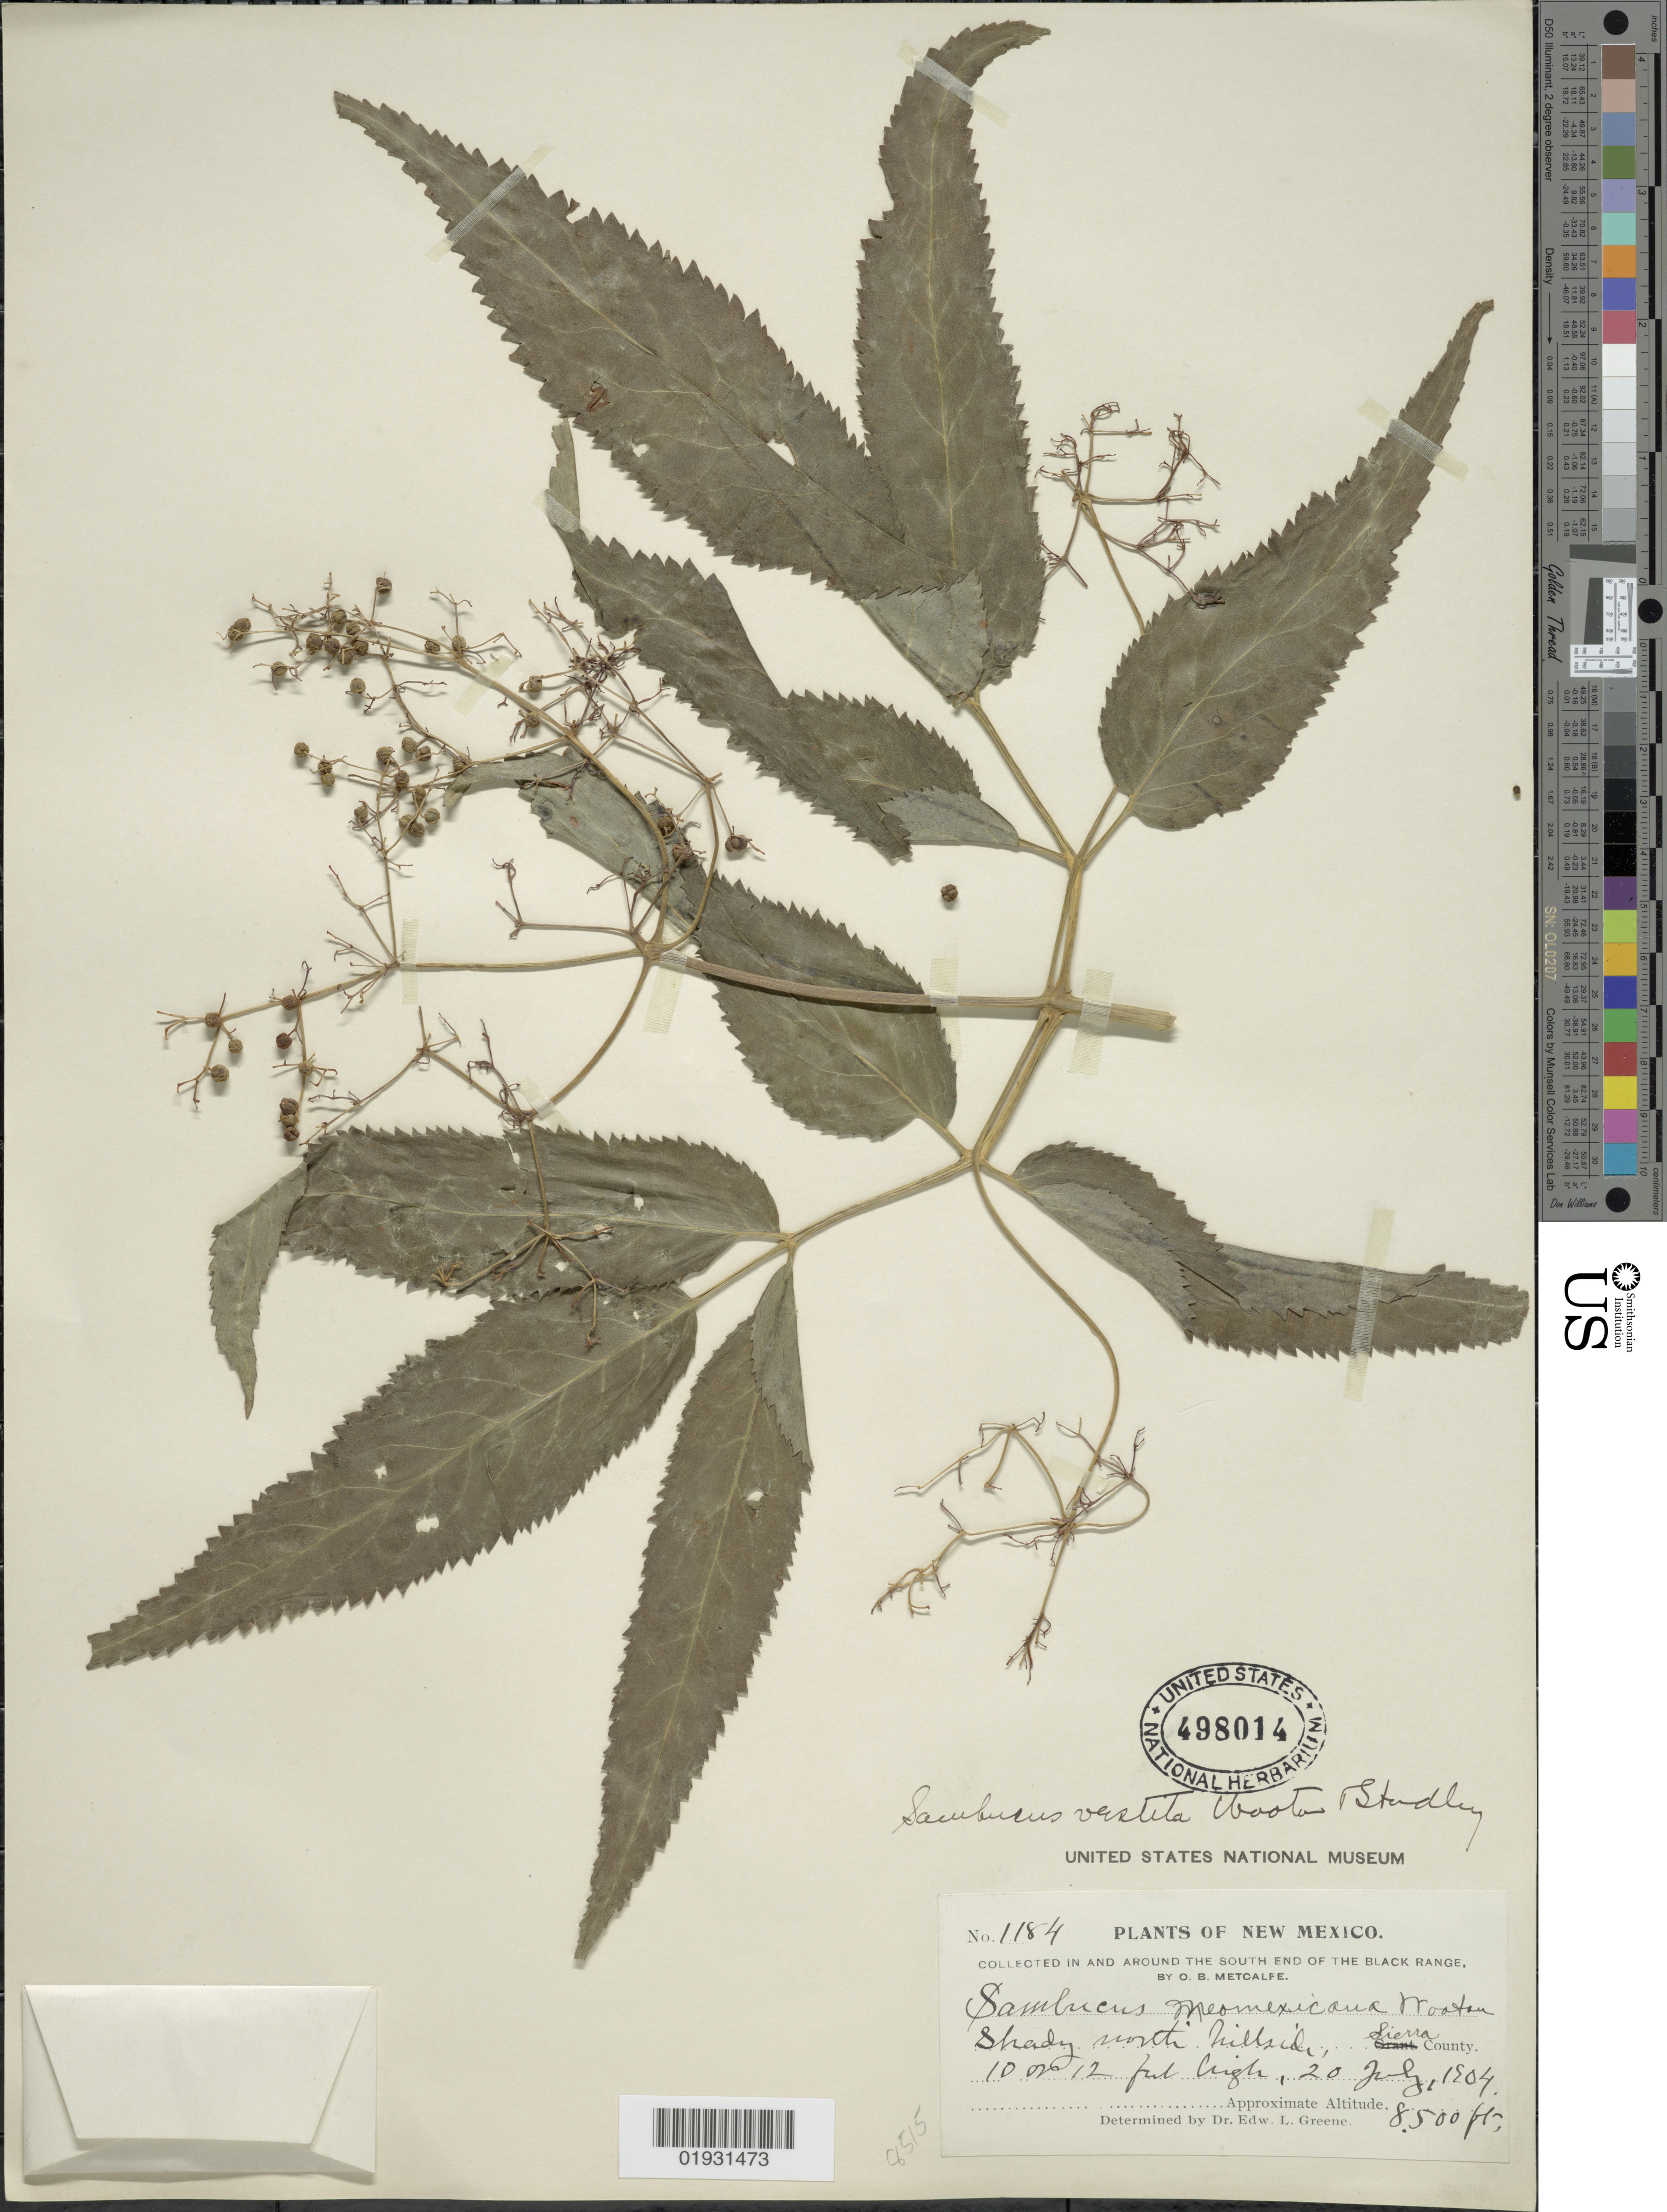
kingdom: Plantae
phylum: Tracheophyta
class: Magnoliopsida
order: Dipsacales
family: Viburnaceae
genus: Sambucus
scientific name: Sambucus vestita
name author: Wooton & Standl.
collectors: O. B. Metcalfe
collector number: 1184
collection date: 1904-07-20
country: United States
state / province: New Mexico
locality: In and around the South end of the Black Range. Shady north hillside, Sierra County.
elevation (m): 2591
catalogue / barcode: US 498014